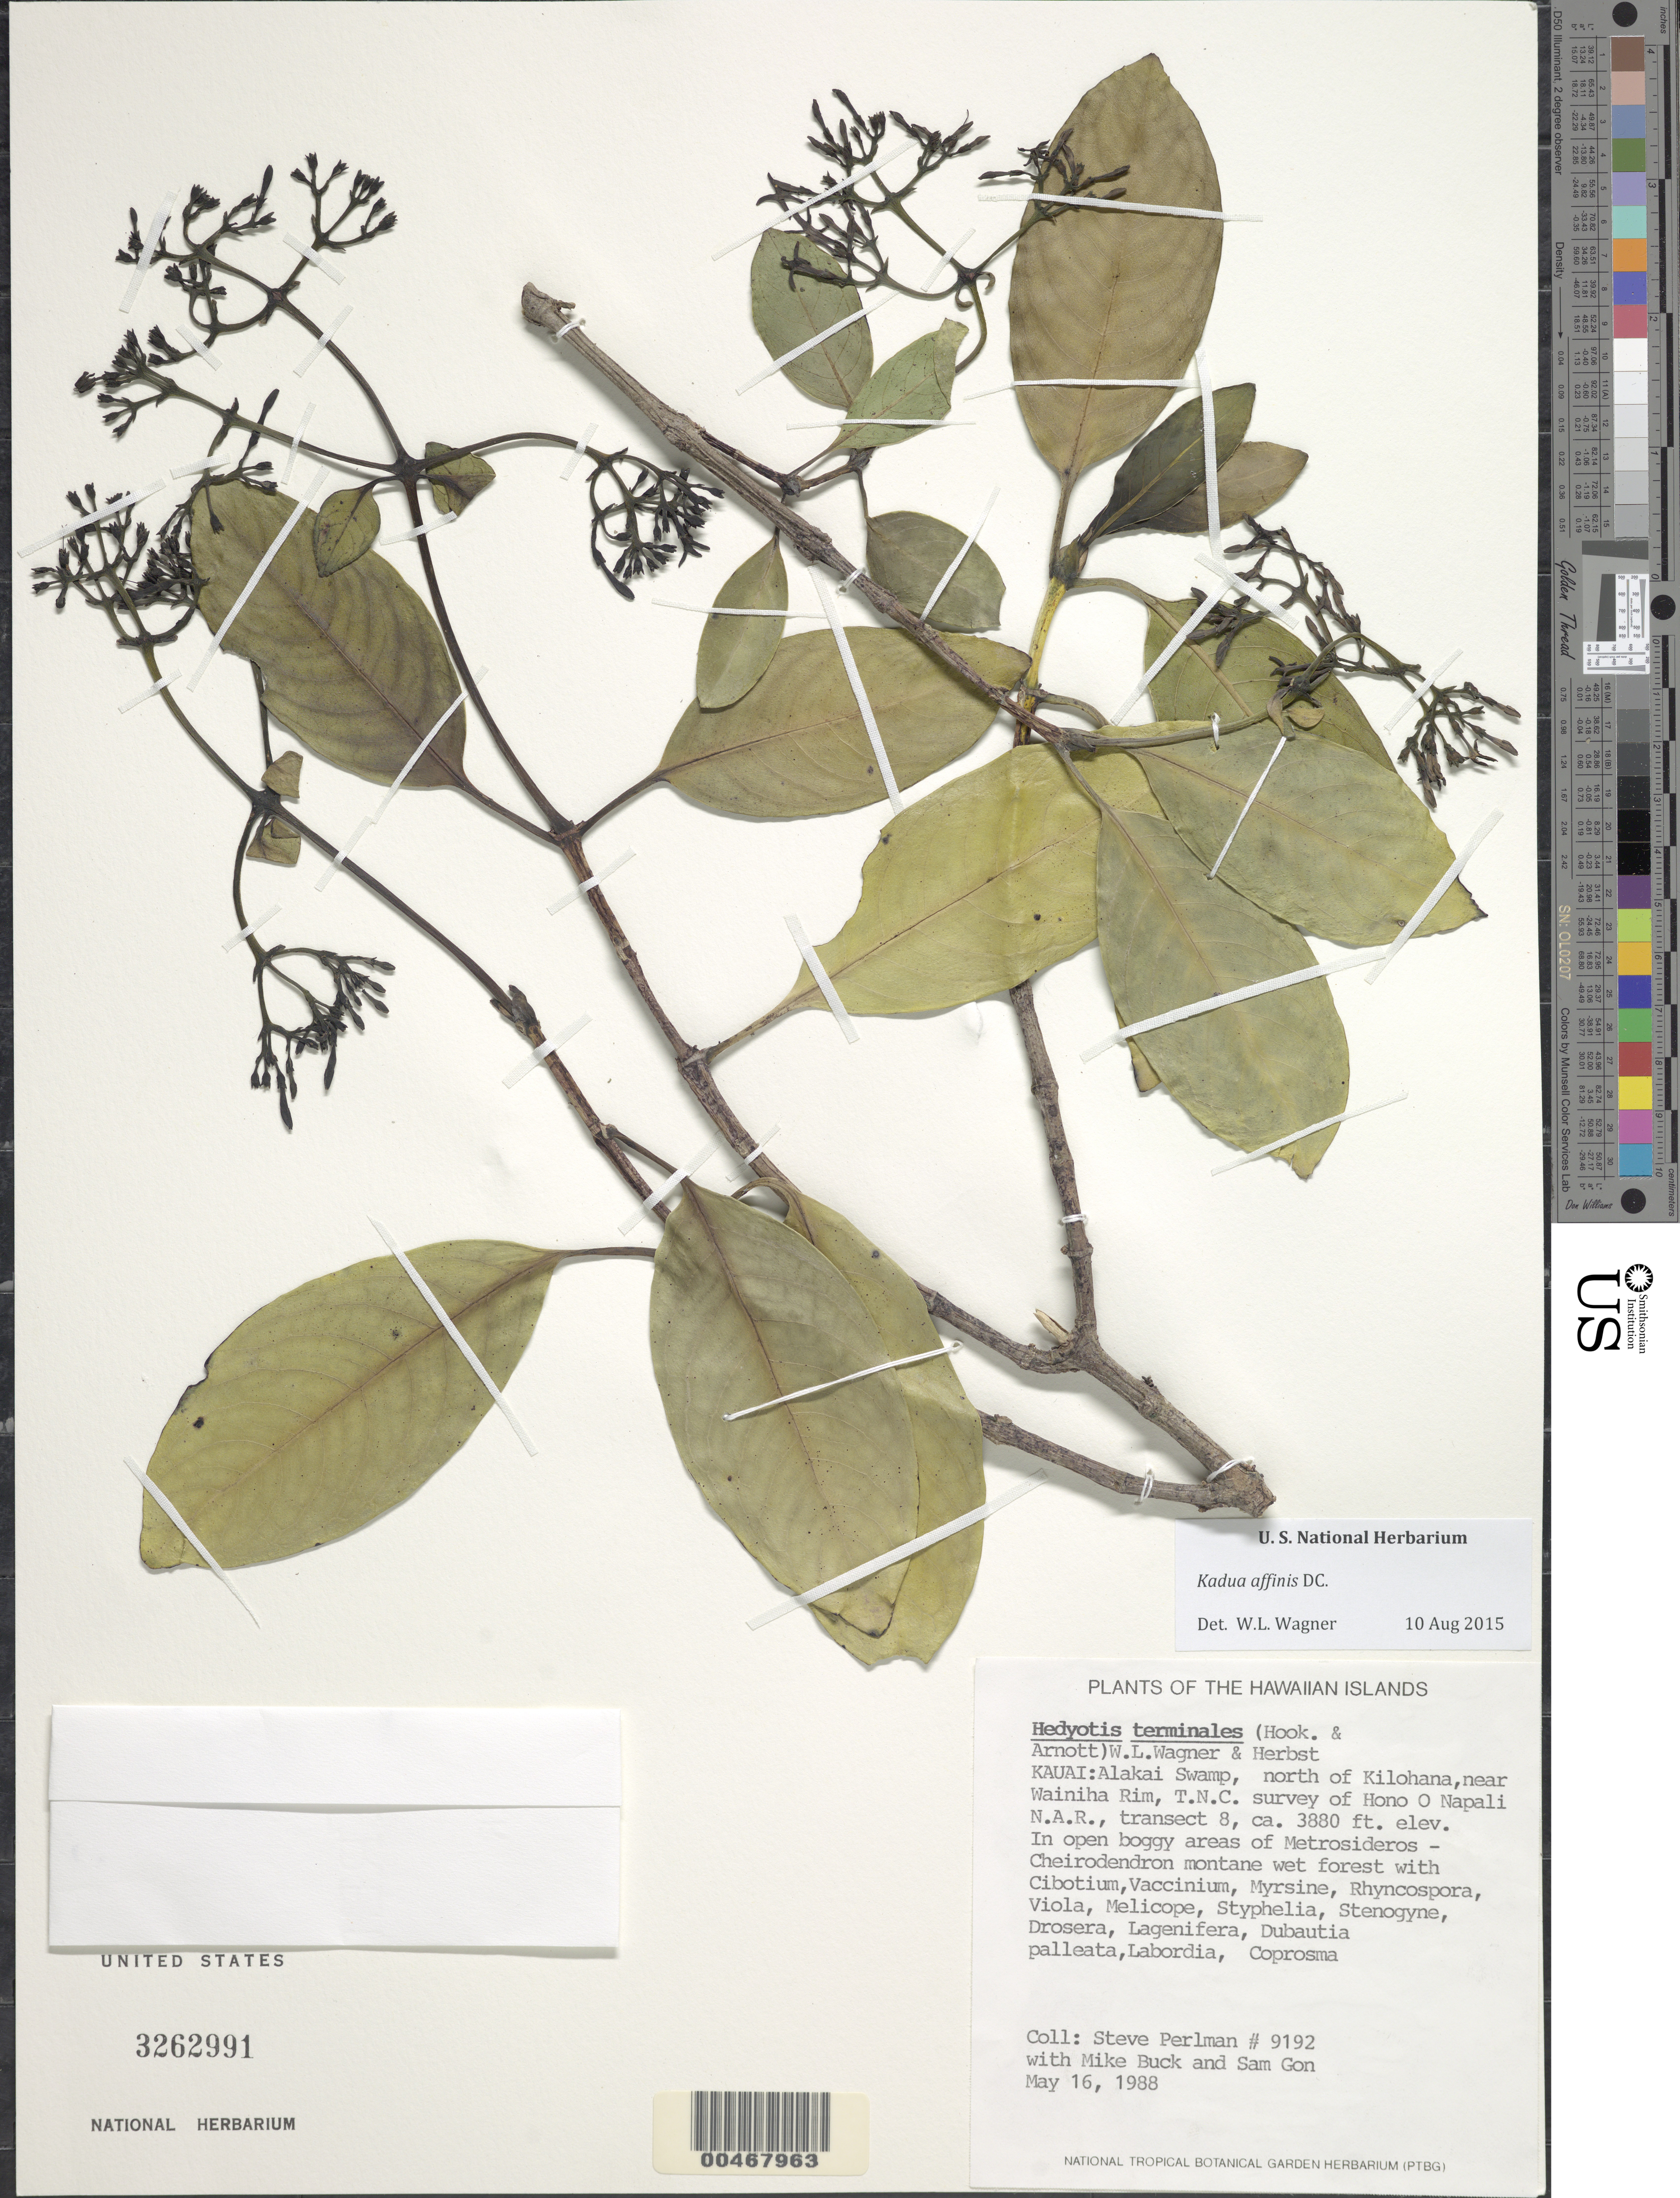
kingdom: Plantae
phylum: Tracheophyta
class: Magnoliopsida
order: Gentianales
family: Rubiaceae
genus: Kadua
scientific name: Kadua affinis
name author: DC.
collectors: S. P. Perlman, M. Buck & S. Gon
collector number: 9192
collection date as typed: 16 May 1988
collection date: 1988-05-16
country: United States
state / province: Hawaii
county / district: Kauai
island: Kaua'i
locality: Alakai Swamp, N of Kilohana, near Wainiha Rim, TNC survey of Hono O Napali NAR, transect 8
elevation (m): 1183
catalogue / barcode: US 3262991